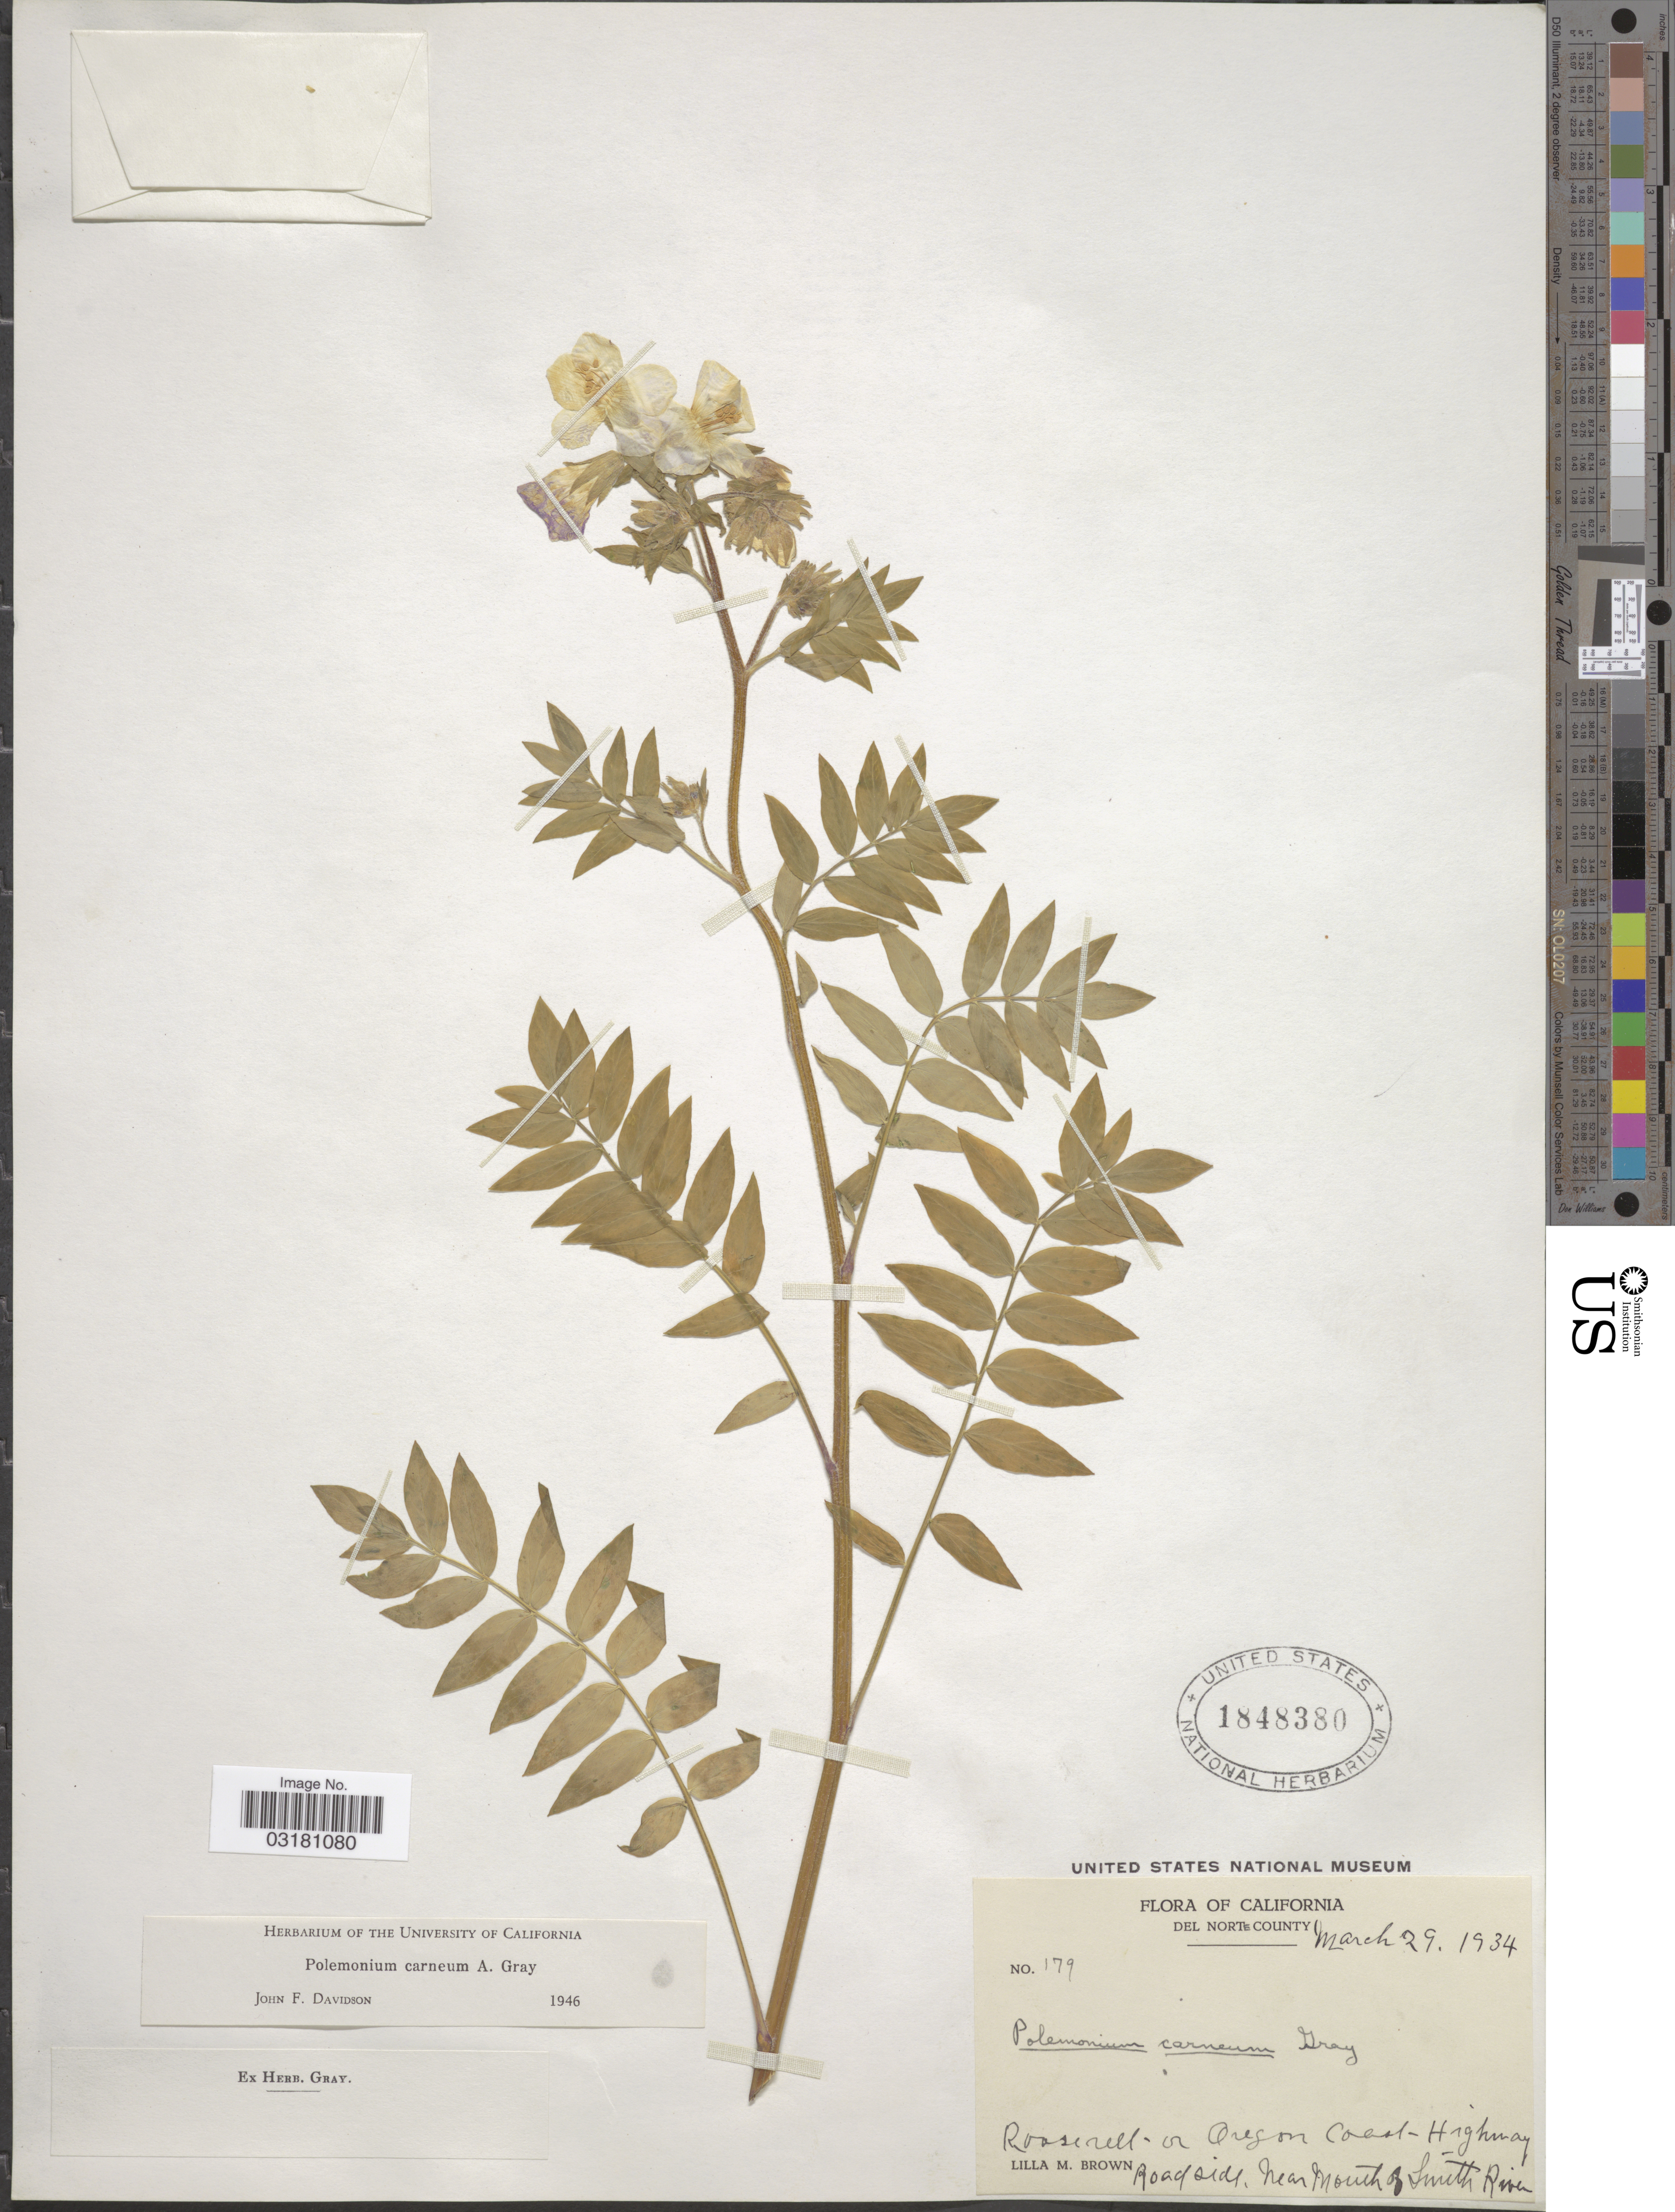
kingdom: Plantae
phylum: Tracheophyta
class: Magnoliopsida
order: Ericales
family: Polemoniaceae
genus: Polemonium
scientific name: Polemonium carneum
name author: A. Gray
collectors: L. M. Brown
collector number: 179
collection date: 1934-03-29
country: United States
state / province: California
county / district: Del Norte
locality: Del Norte County. Roosevelt or Oregon Coast Highway. Roadside, near Mouth of Smith River.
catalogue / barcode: US 1848380